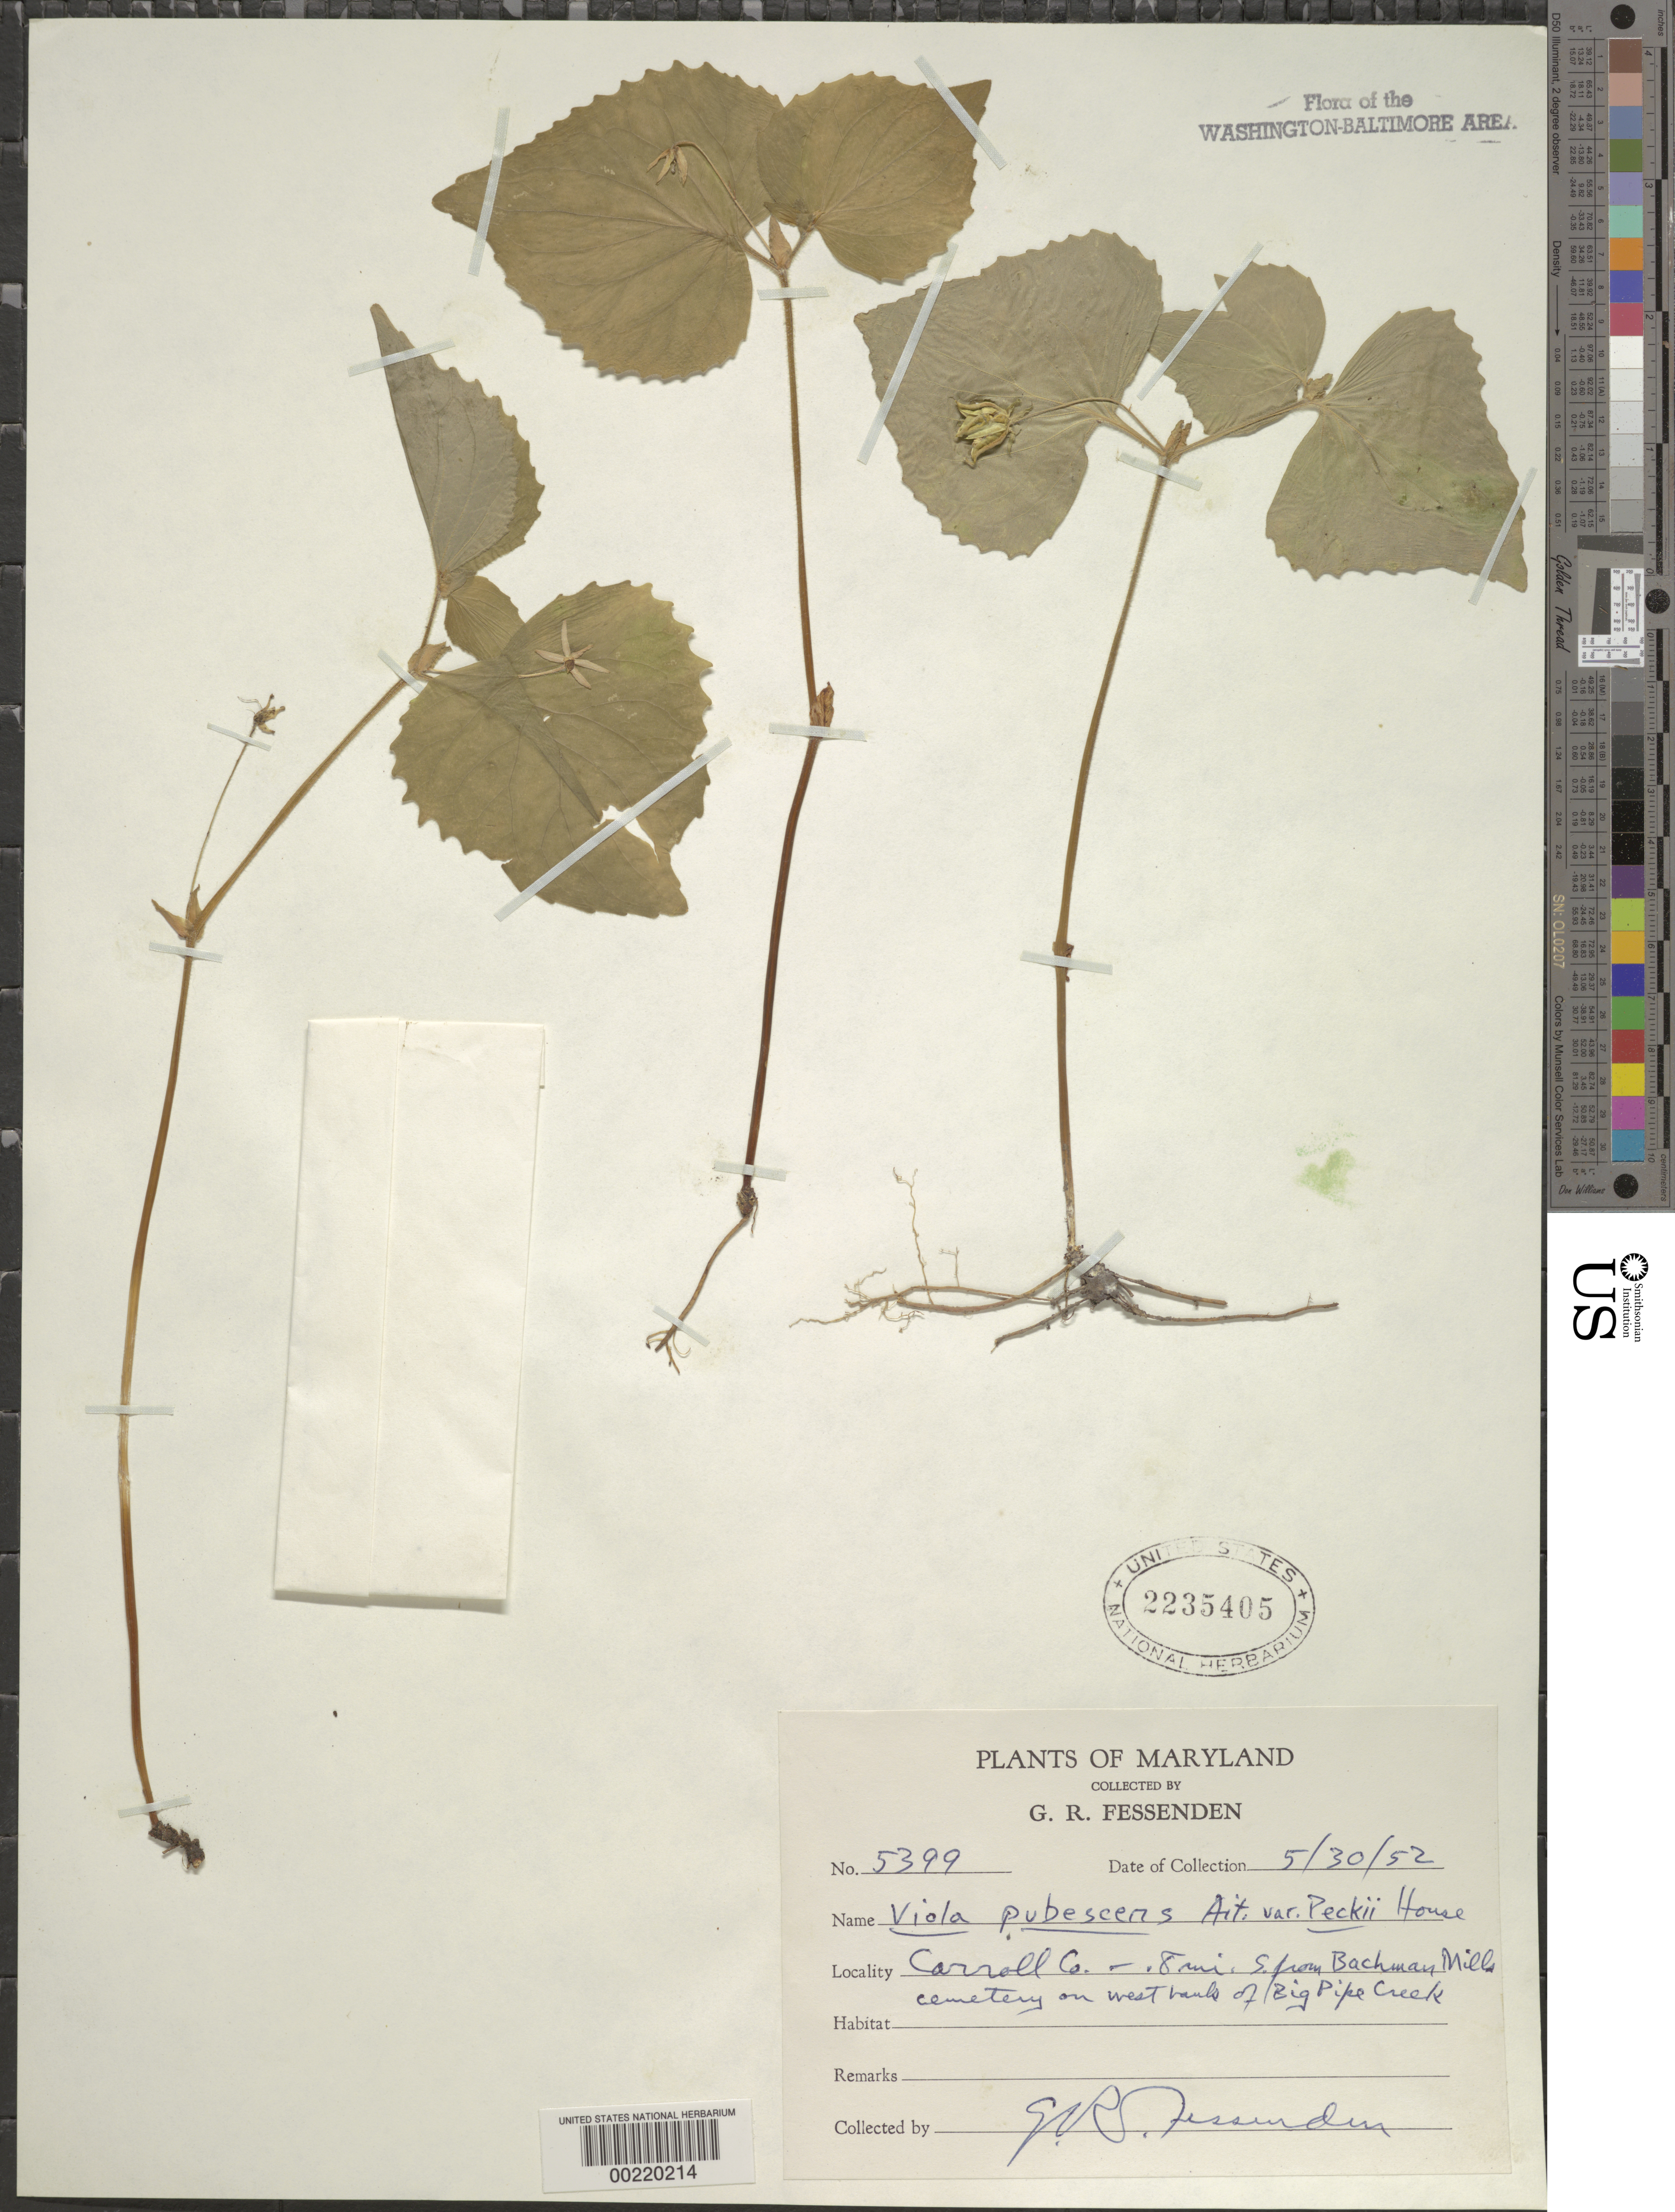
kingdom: Plantae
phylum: Tracheophyta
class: Magnoliopsida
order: Malpighiales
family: Violaceae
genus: Viola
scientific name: Viola pubescens var. peckii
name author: House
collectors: G. Fessenden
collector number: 5399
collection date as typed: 30 May 1952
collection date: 1952-05-30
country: United States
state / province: Maryland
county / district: Carroll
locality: South of Bachman Mills Cemetery, Big Pipe Creek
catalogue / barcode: US 2235405